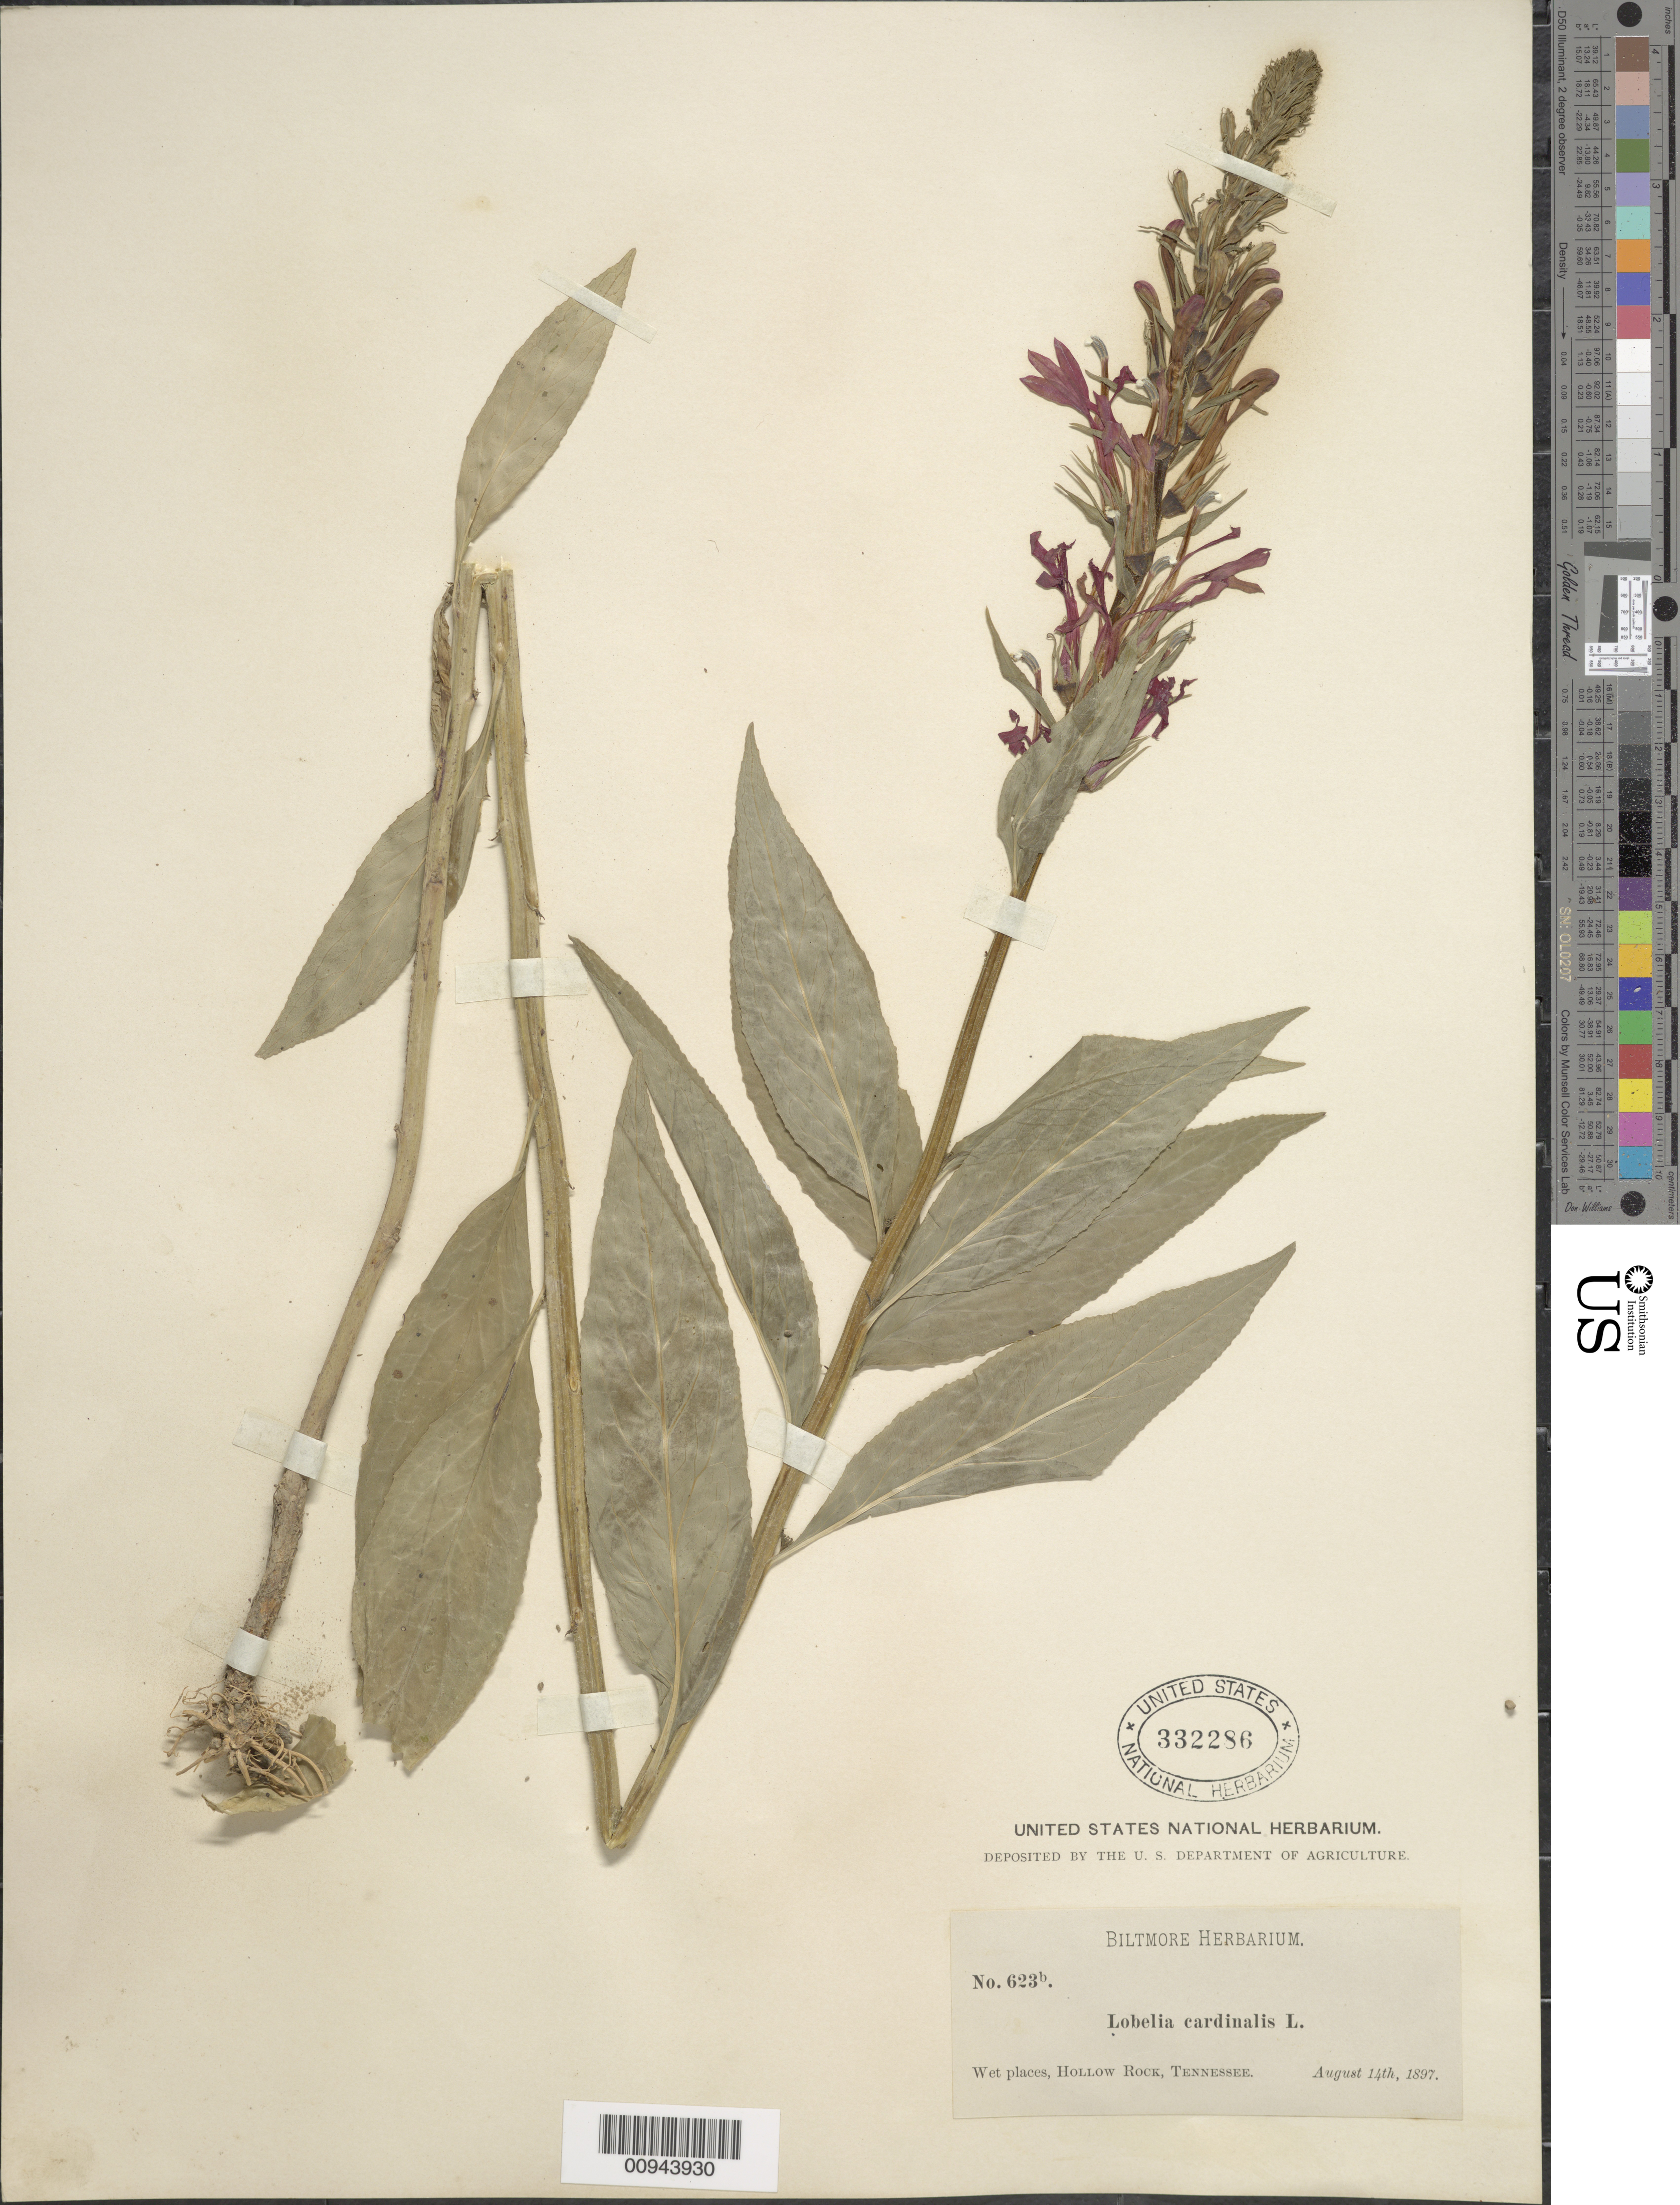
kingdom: Plantae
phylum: Tracheophyta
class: Magnoliopsida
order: Asterales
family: Campanulaceae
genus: Lobelia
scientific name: Lobelia cardinalis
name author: L.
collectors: ex herb. Biltmore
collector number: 623b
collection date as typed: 14 Aug 1897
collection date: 1897-08-14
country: United States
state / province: Tennessee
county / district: Carroll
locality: Hollow Rock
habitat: wet places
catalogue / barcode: US 332286